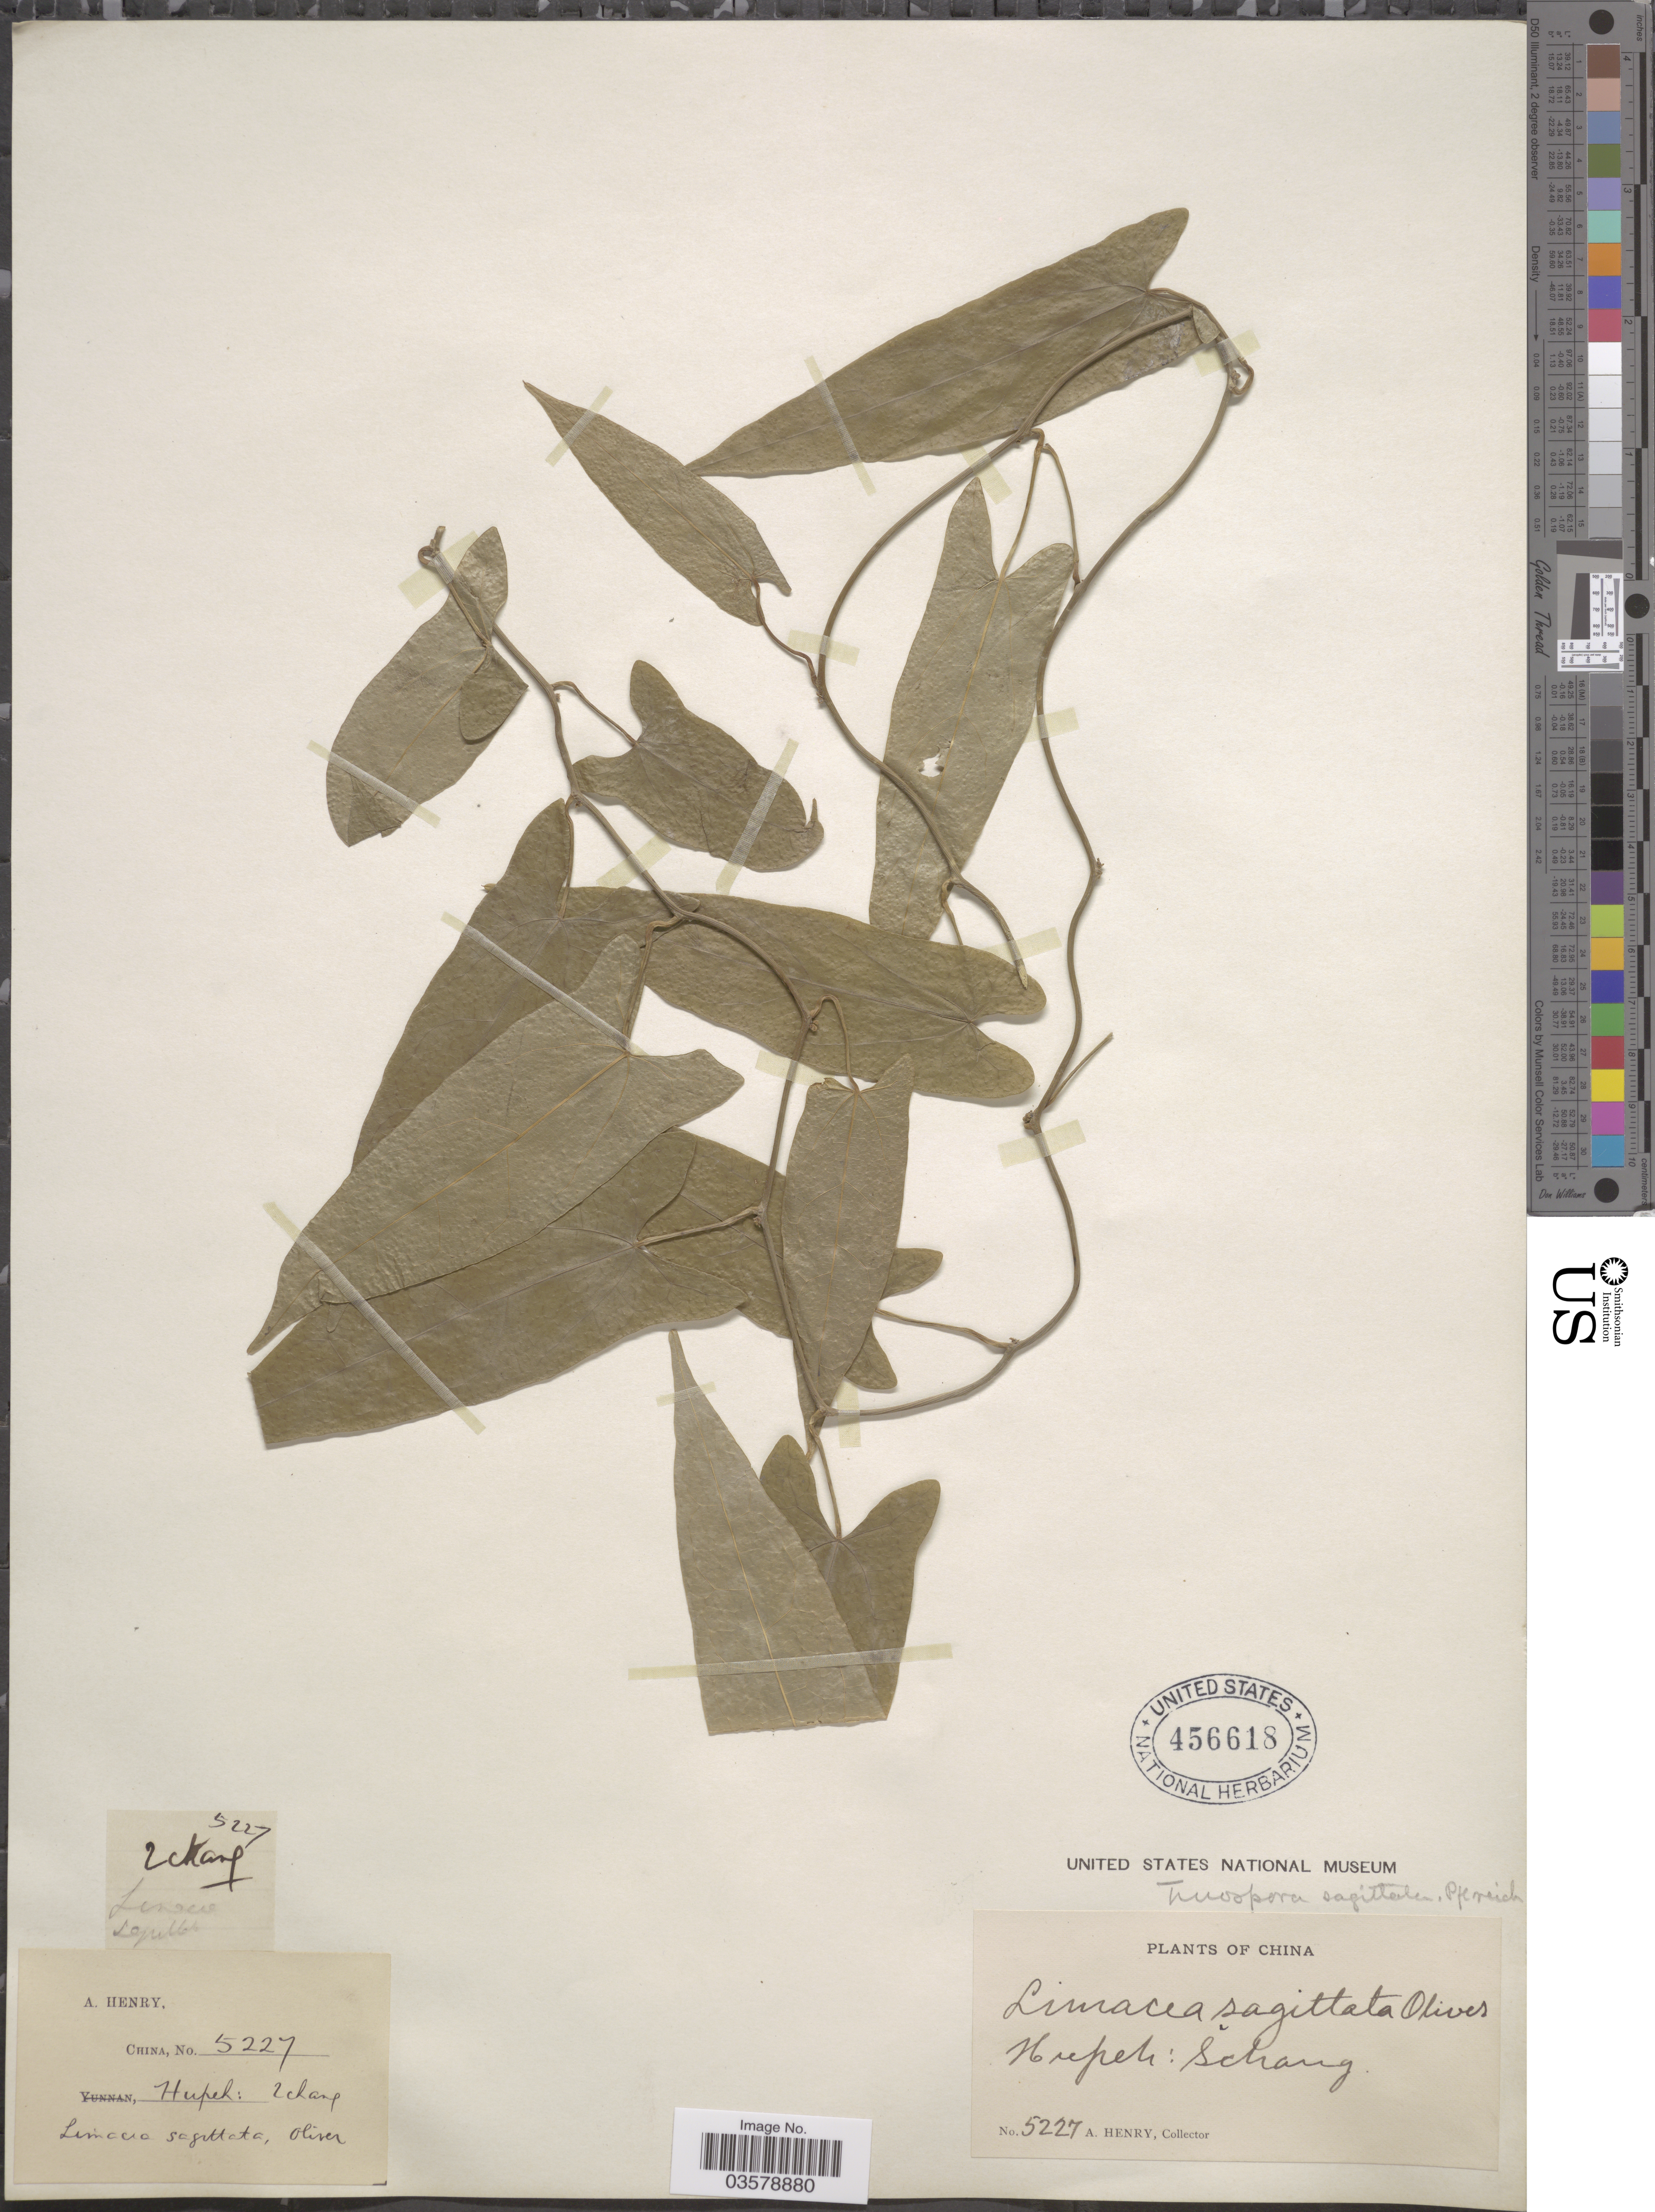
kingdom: Plantae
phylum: Tracheophyta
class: Magnoliopsida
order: Ranunculales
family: Menispermaceae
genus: Paratinospora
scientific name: Paratinospora sagittata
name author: (Oliv.) Wei Wang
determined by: Strong, Mark T., (BOT), Smithsonian Institution - National Museum of Natural History (UNITED STATES)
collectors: A. Henry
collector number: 5227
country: China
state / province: Hubei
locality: Hupeh: Zchang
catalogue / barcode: US 456618